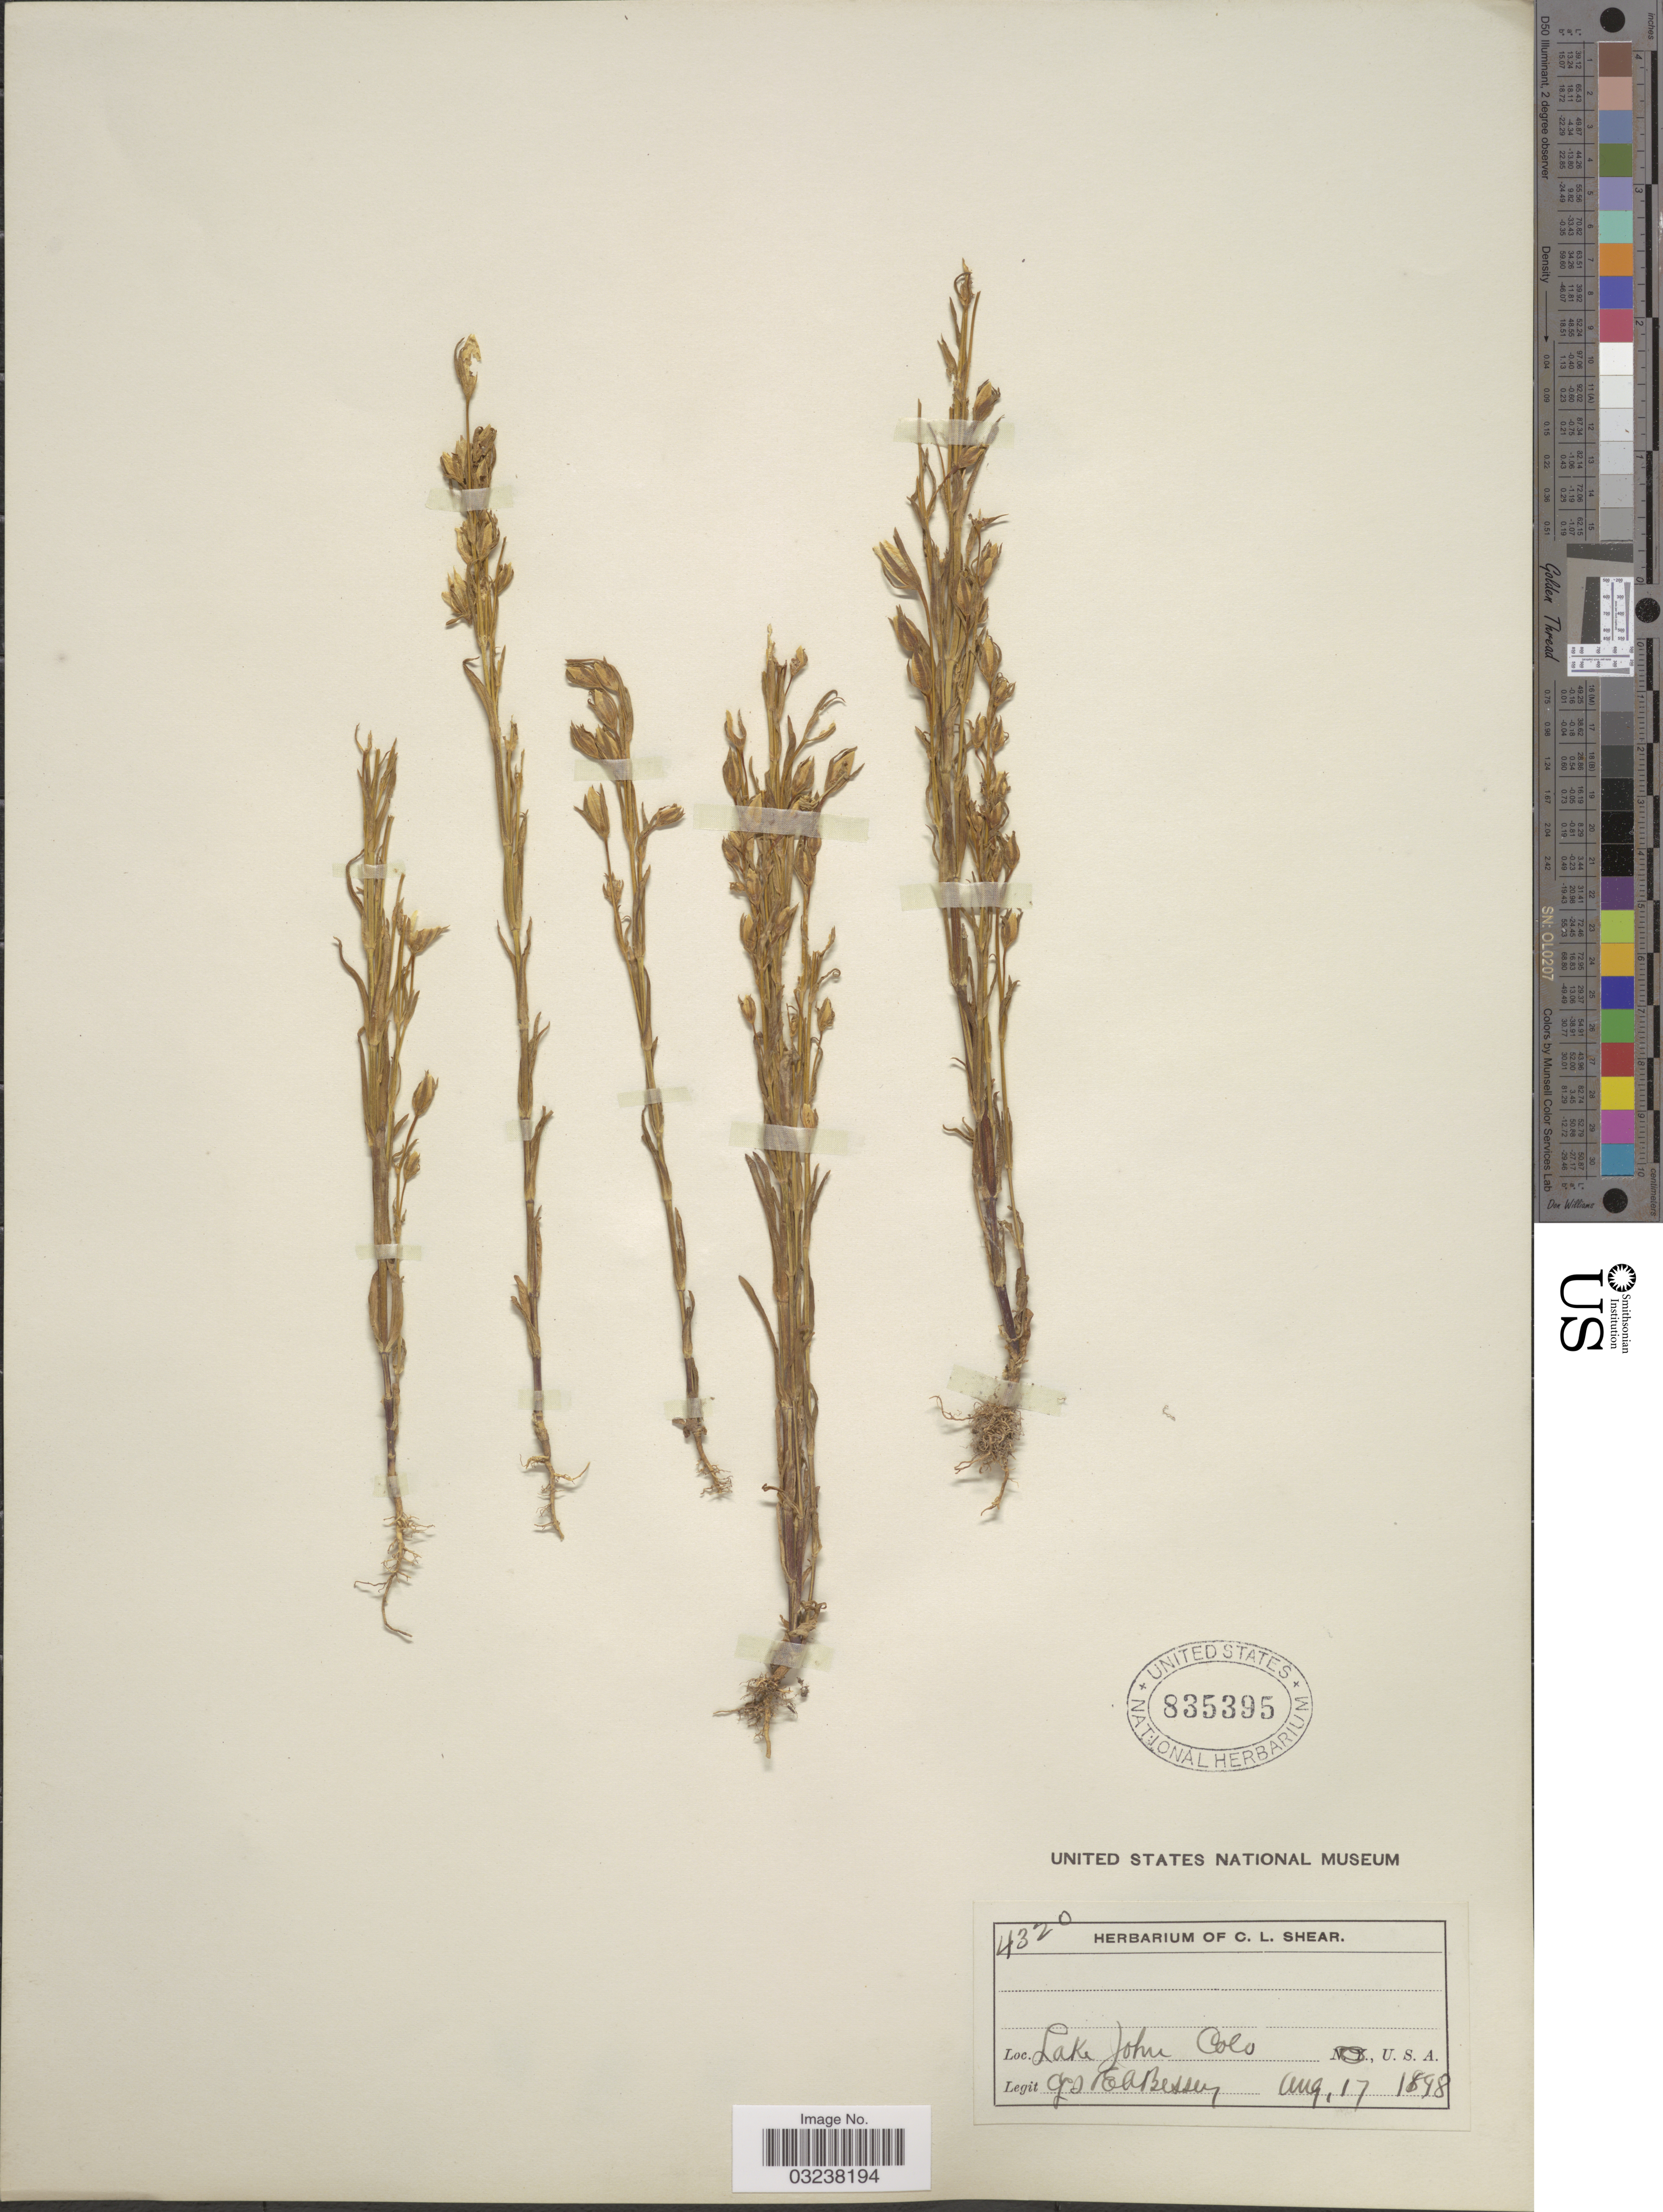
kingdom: Plantae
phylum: Tracheophyta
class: Magnoliopsida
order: Gentianales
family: Gentianaceae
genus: Pleurogyne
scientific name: Pleurogyne fontana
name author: A. Nelson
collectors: C. L. Shear & E. A. Bessey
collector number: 4320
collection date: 1898-08-17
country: United States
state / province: Colorado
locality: Lake John.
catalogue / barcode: US 835395